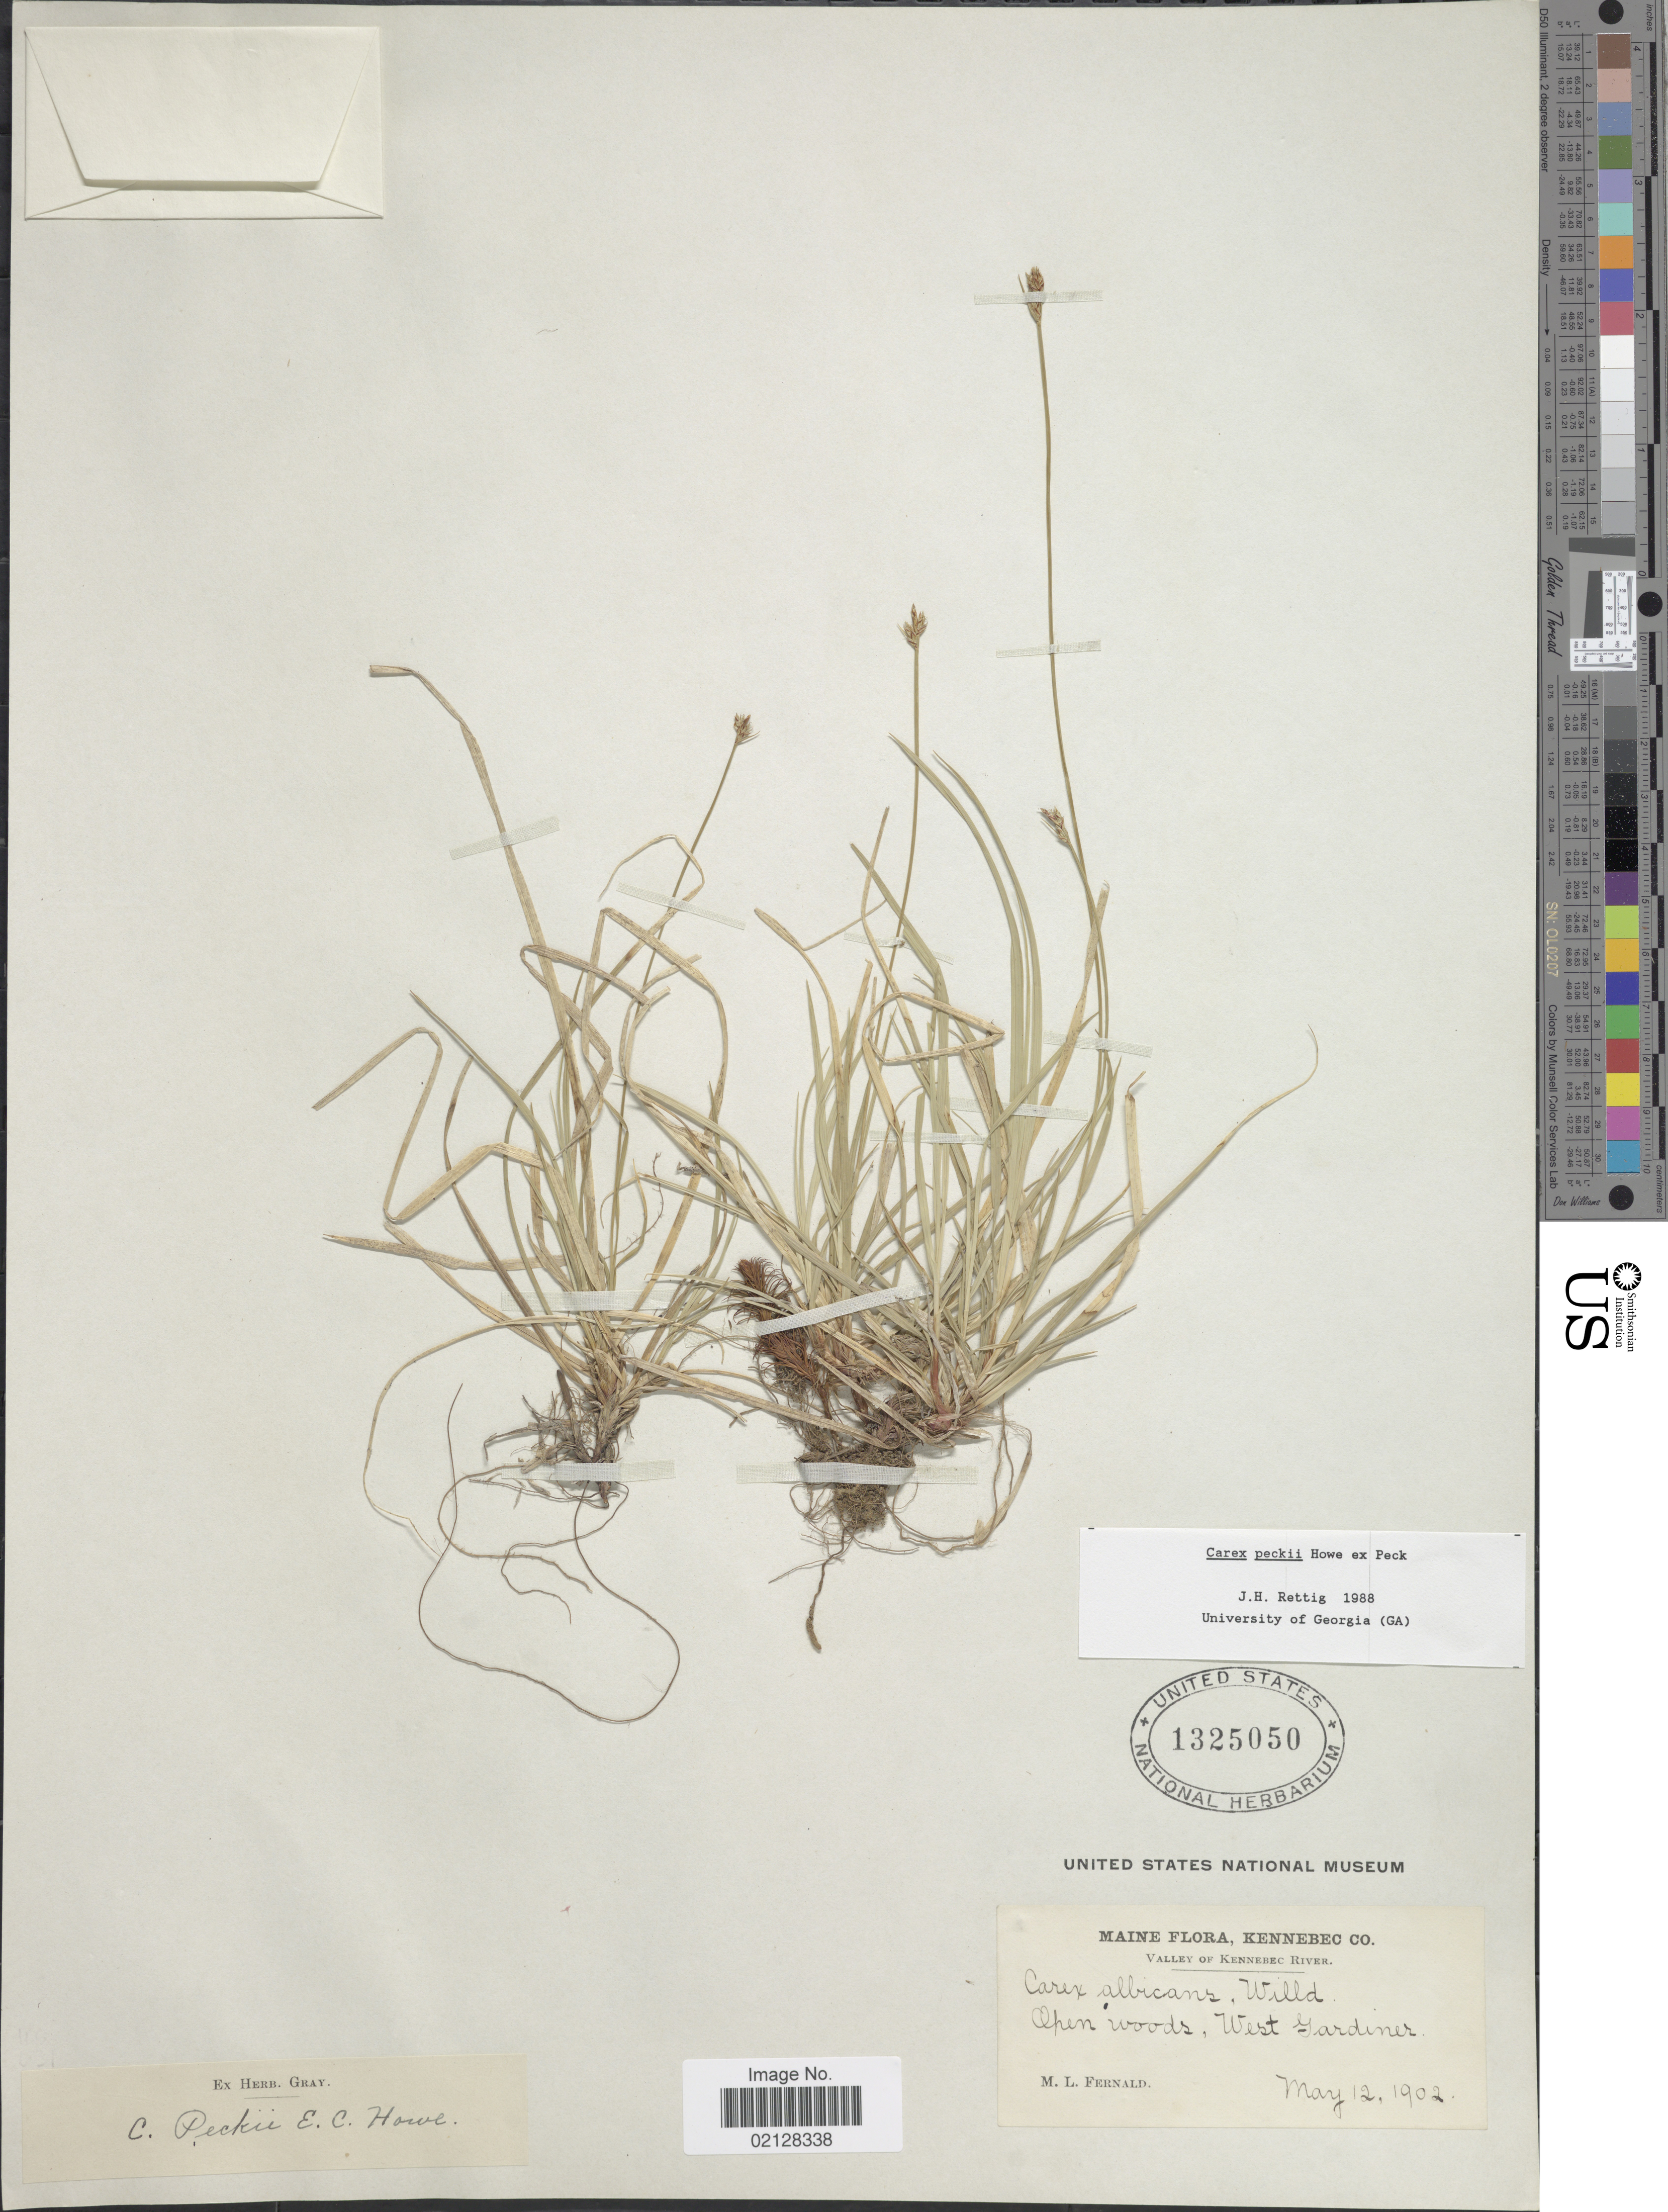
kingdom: Plantae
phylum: Tracheophyta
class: Liliopsida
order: Poales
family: Cyperaceae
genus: Carex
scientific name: Carex peckii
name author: Howe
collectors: M. L. Fernald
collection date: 1902-05-12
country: United States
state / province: Maine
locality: Kennebec Co. Valley of Kennebec River. West Gardiner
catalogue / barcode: US 1325050